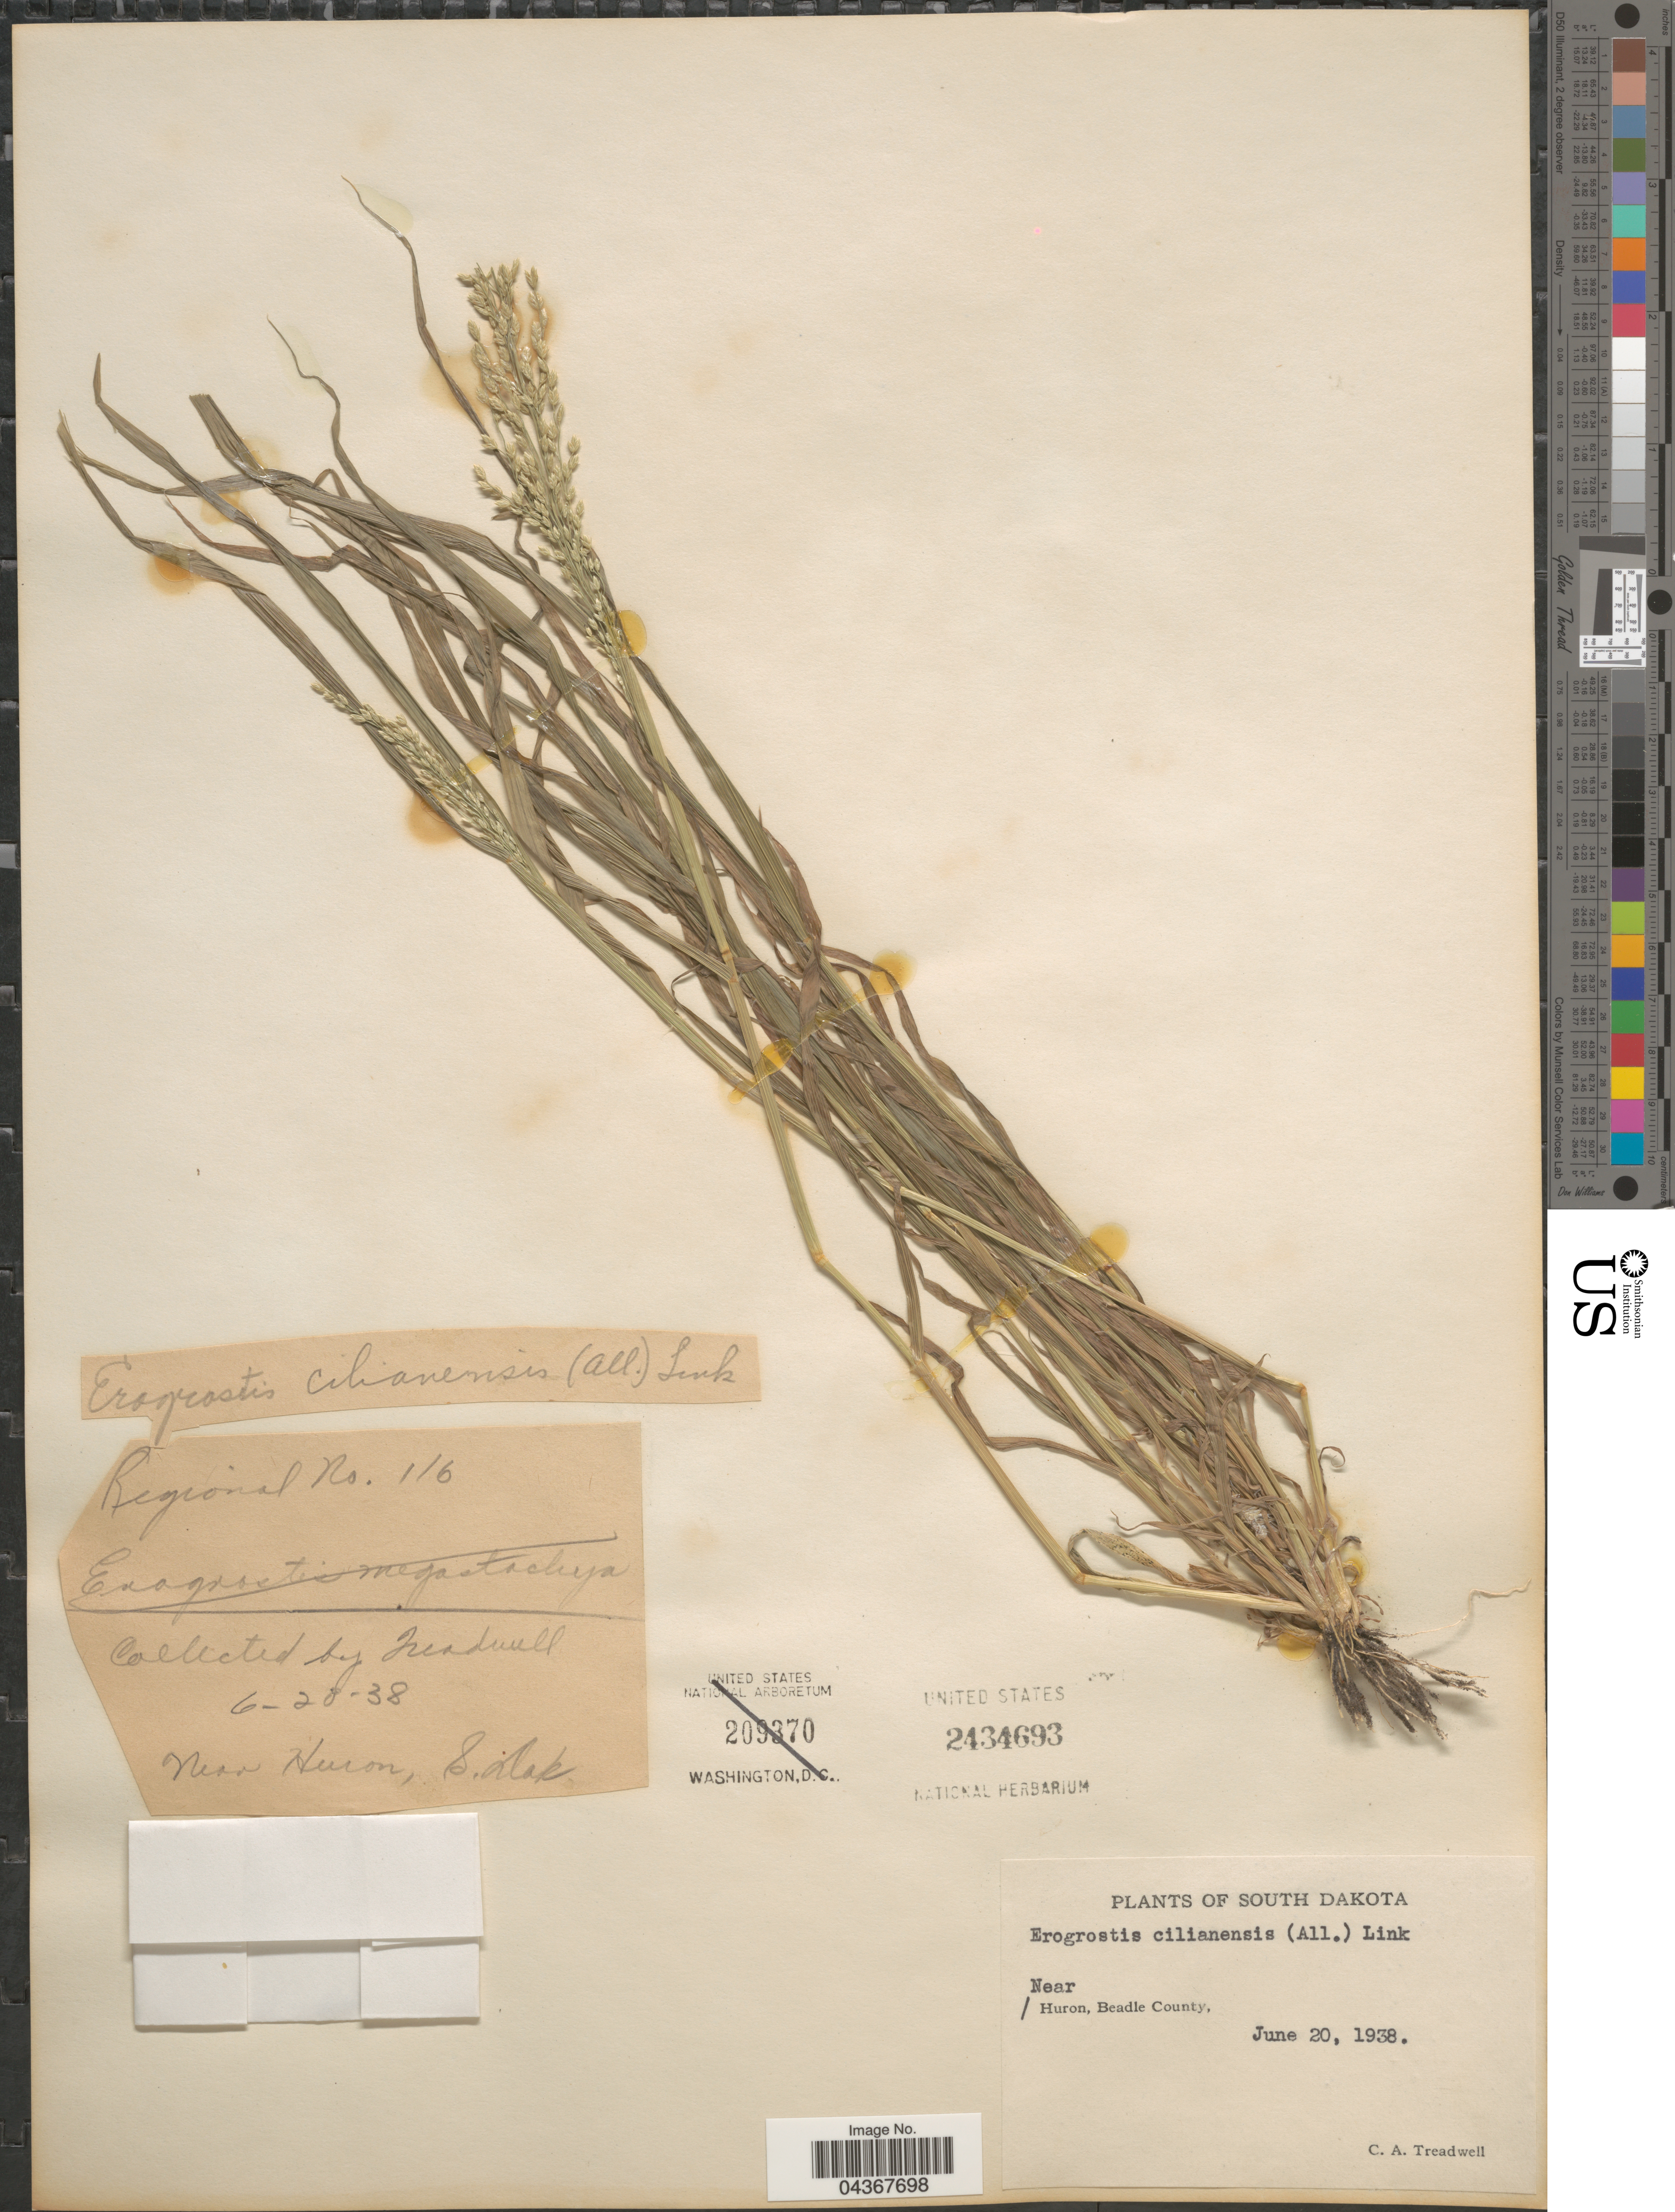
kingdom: Plantae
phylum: Tracheophyta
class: Liliopsida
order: Poales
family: Poaceae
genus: Eragrostis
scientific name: Eragrostis cilianensis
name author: (Bellardi) Vignolo ex Janch.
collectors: C. Treadwell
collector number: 116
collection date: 1938-06-20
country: United States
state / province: South Dakota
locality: Near Huron, Beadle County.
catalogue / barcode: US 2434693